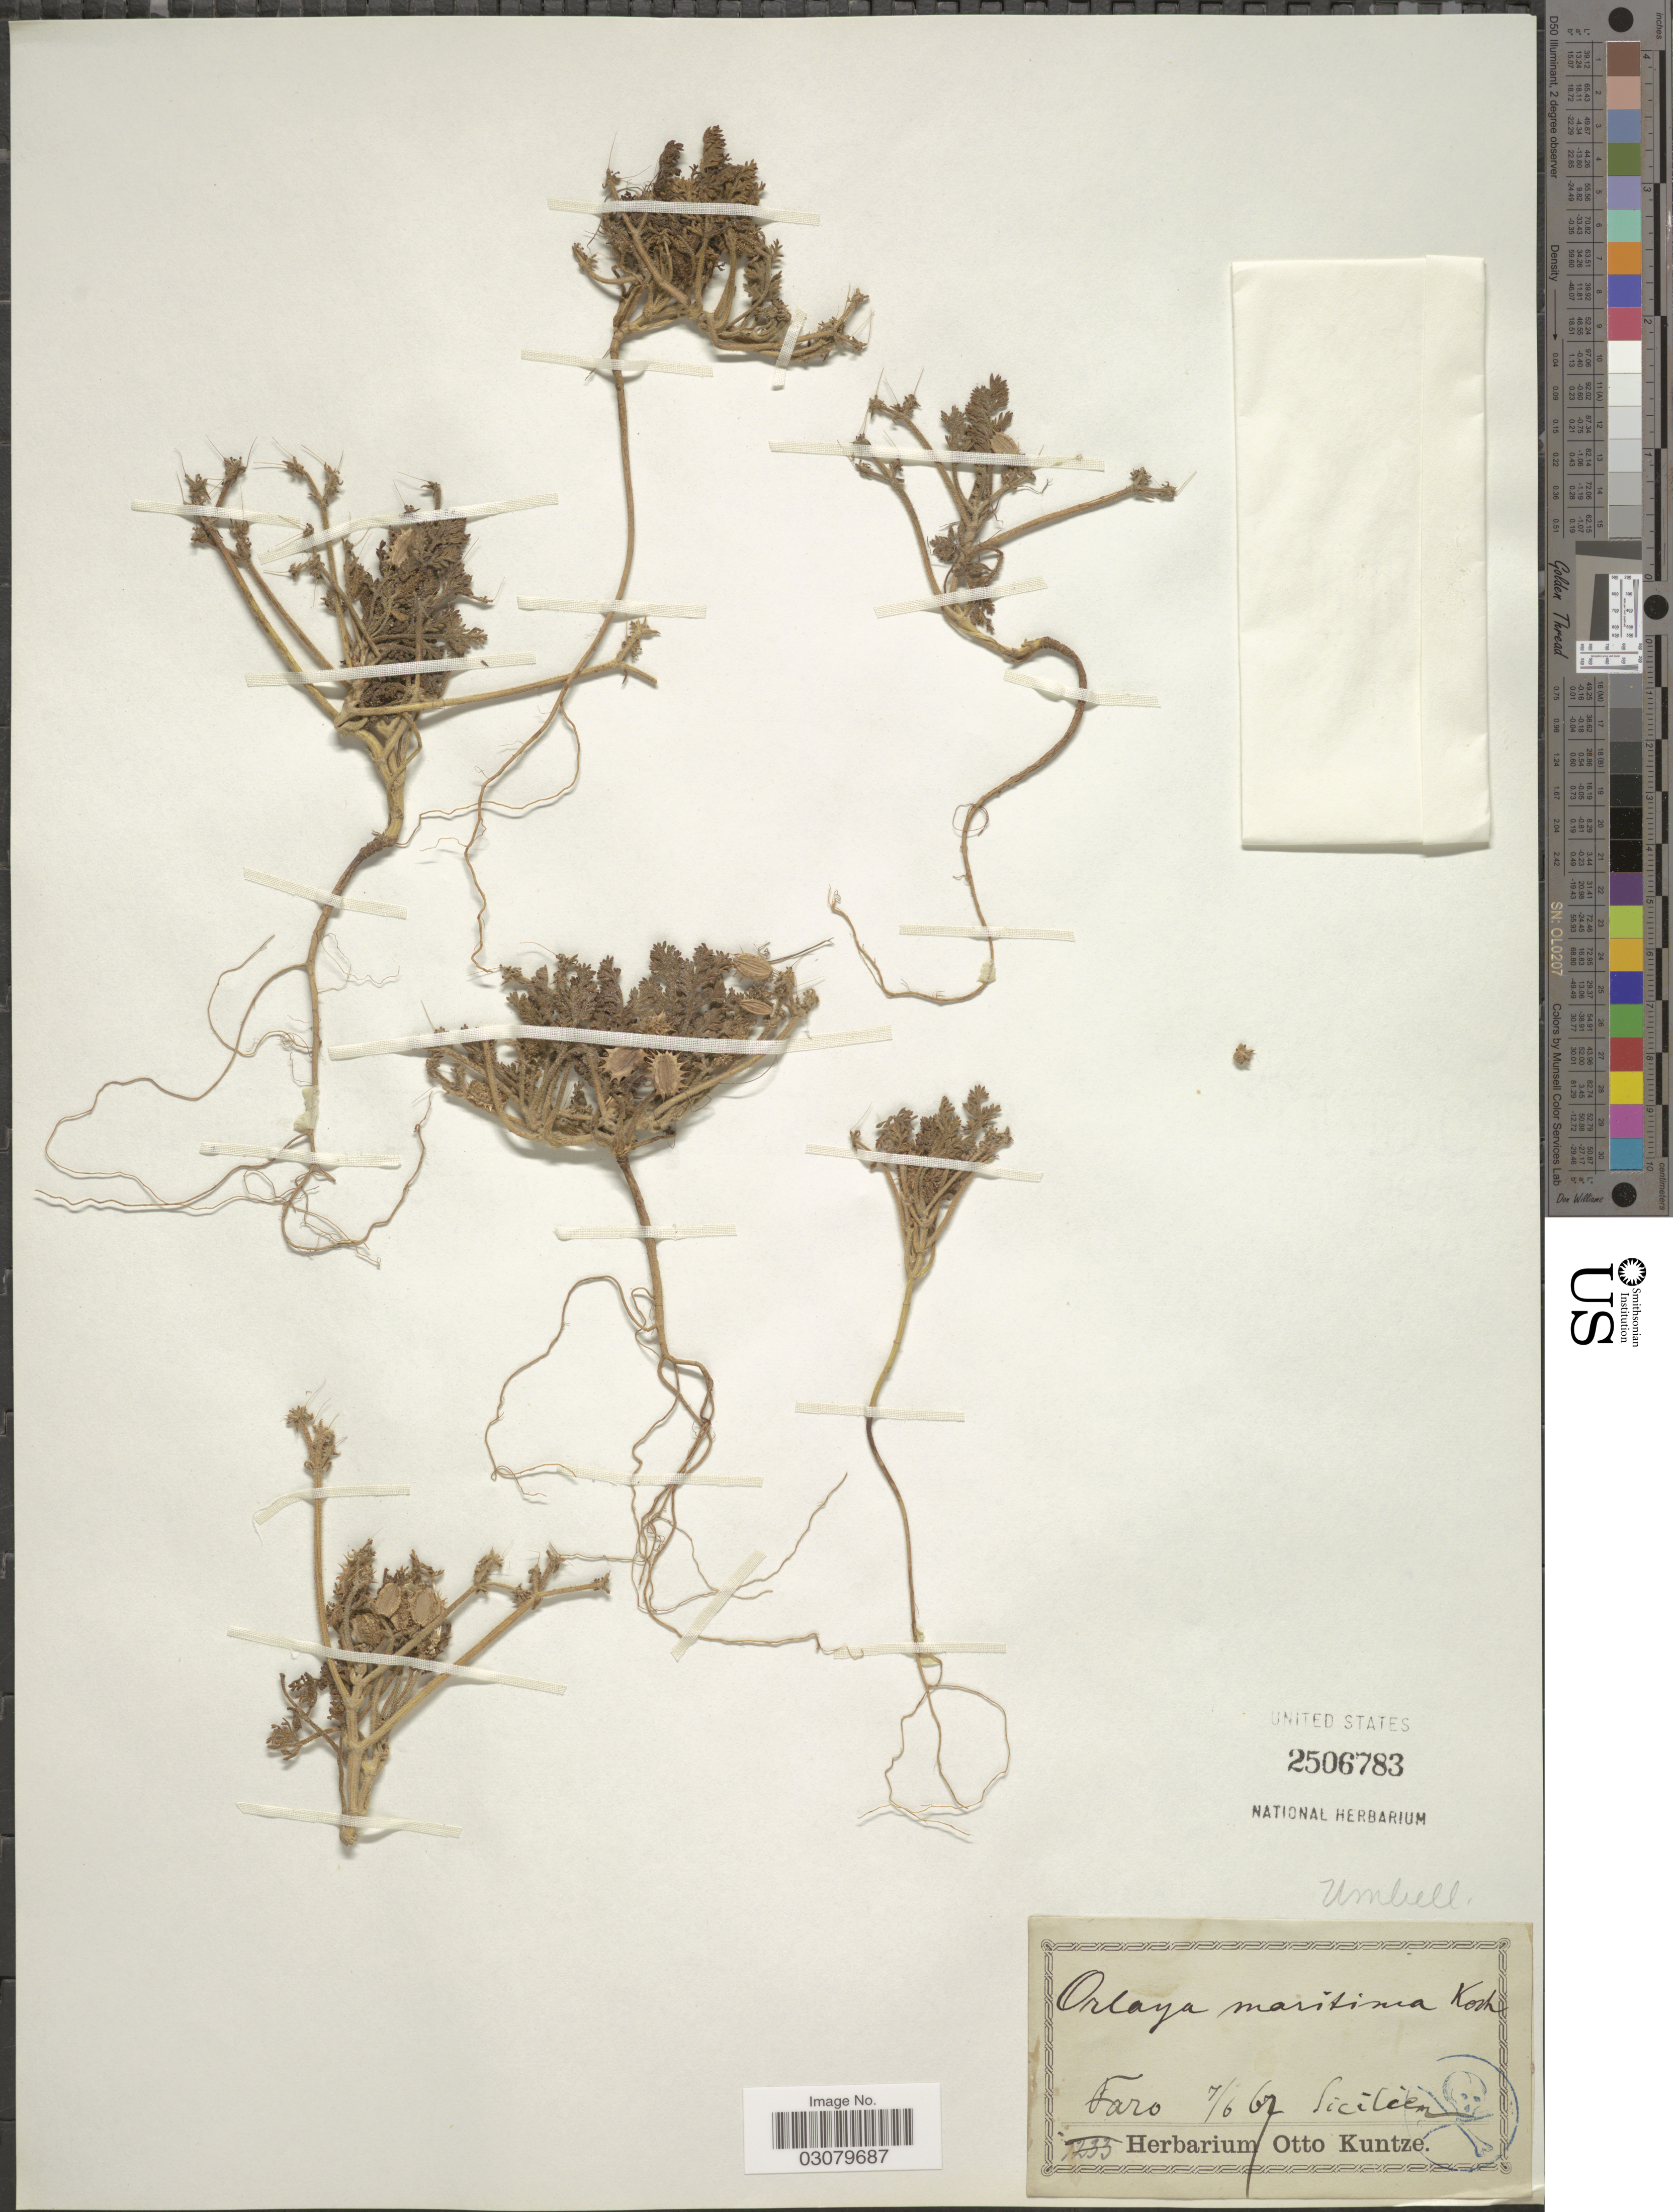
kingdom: Plantae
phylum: Tracheophyta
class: Magnoliopsida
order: Apiales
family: Apiaceae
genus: Orlaya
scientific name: Orlaya maritima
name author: W.D.J. Koch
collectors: ex herb. Otto Kuntze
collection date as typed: Transcribed d/m/y: 7/6/67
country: Portugal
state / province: Faro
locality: Sicilien.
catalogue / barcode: US 2506783